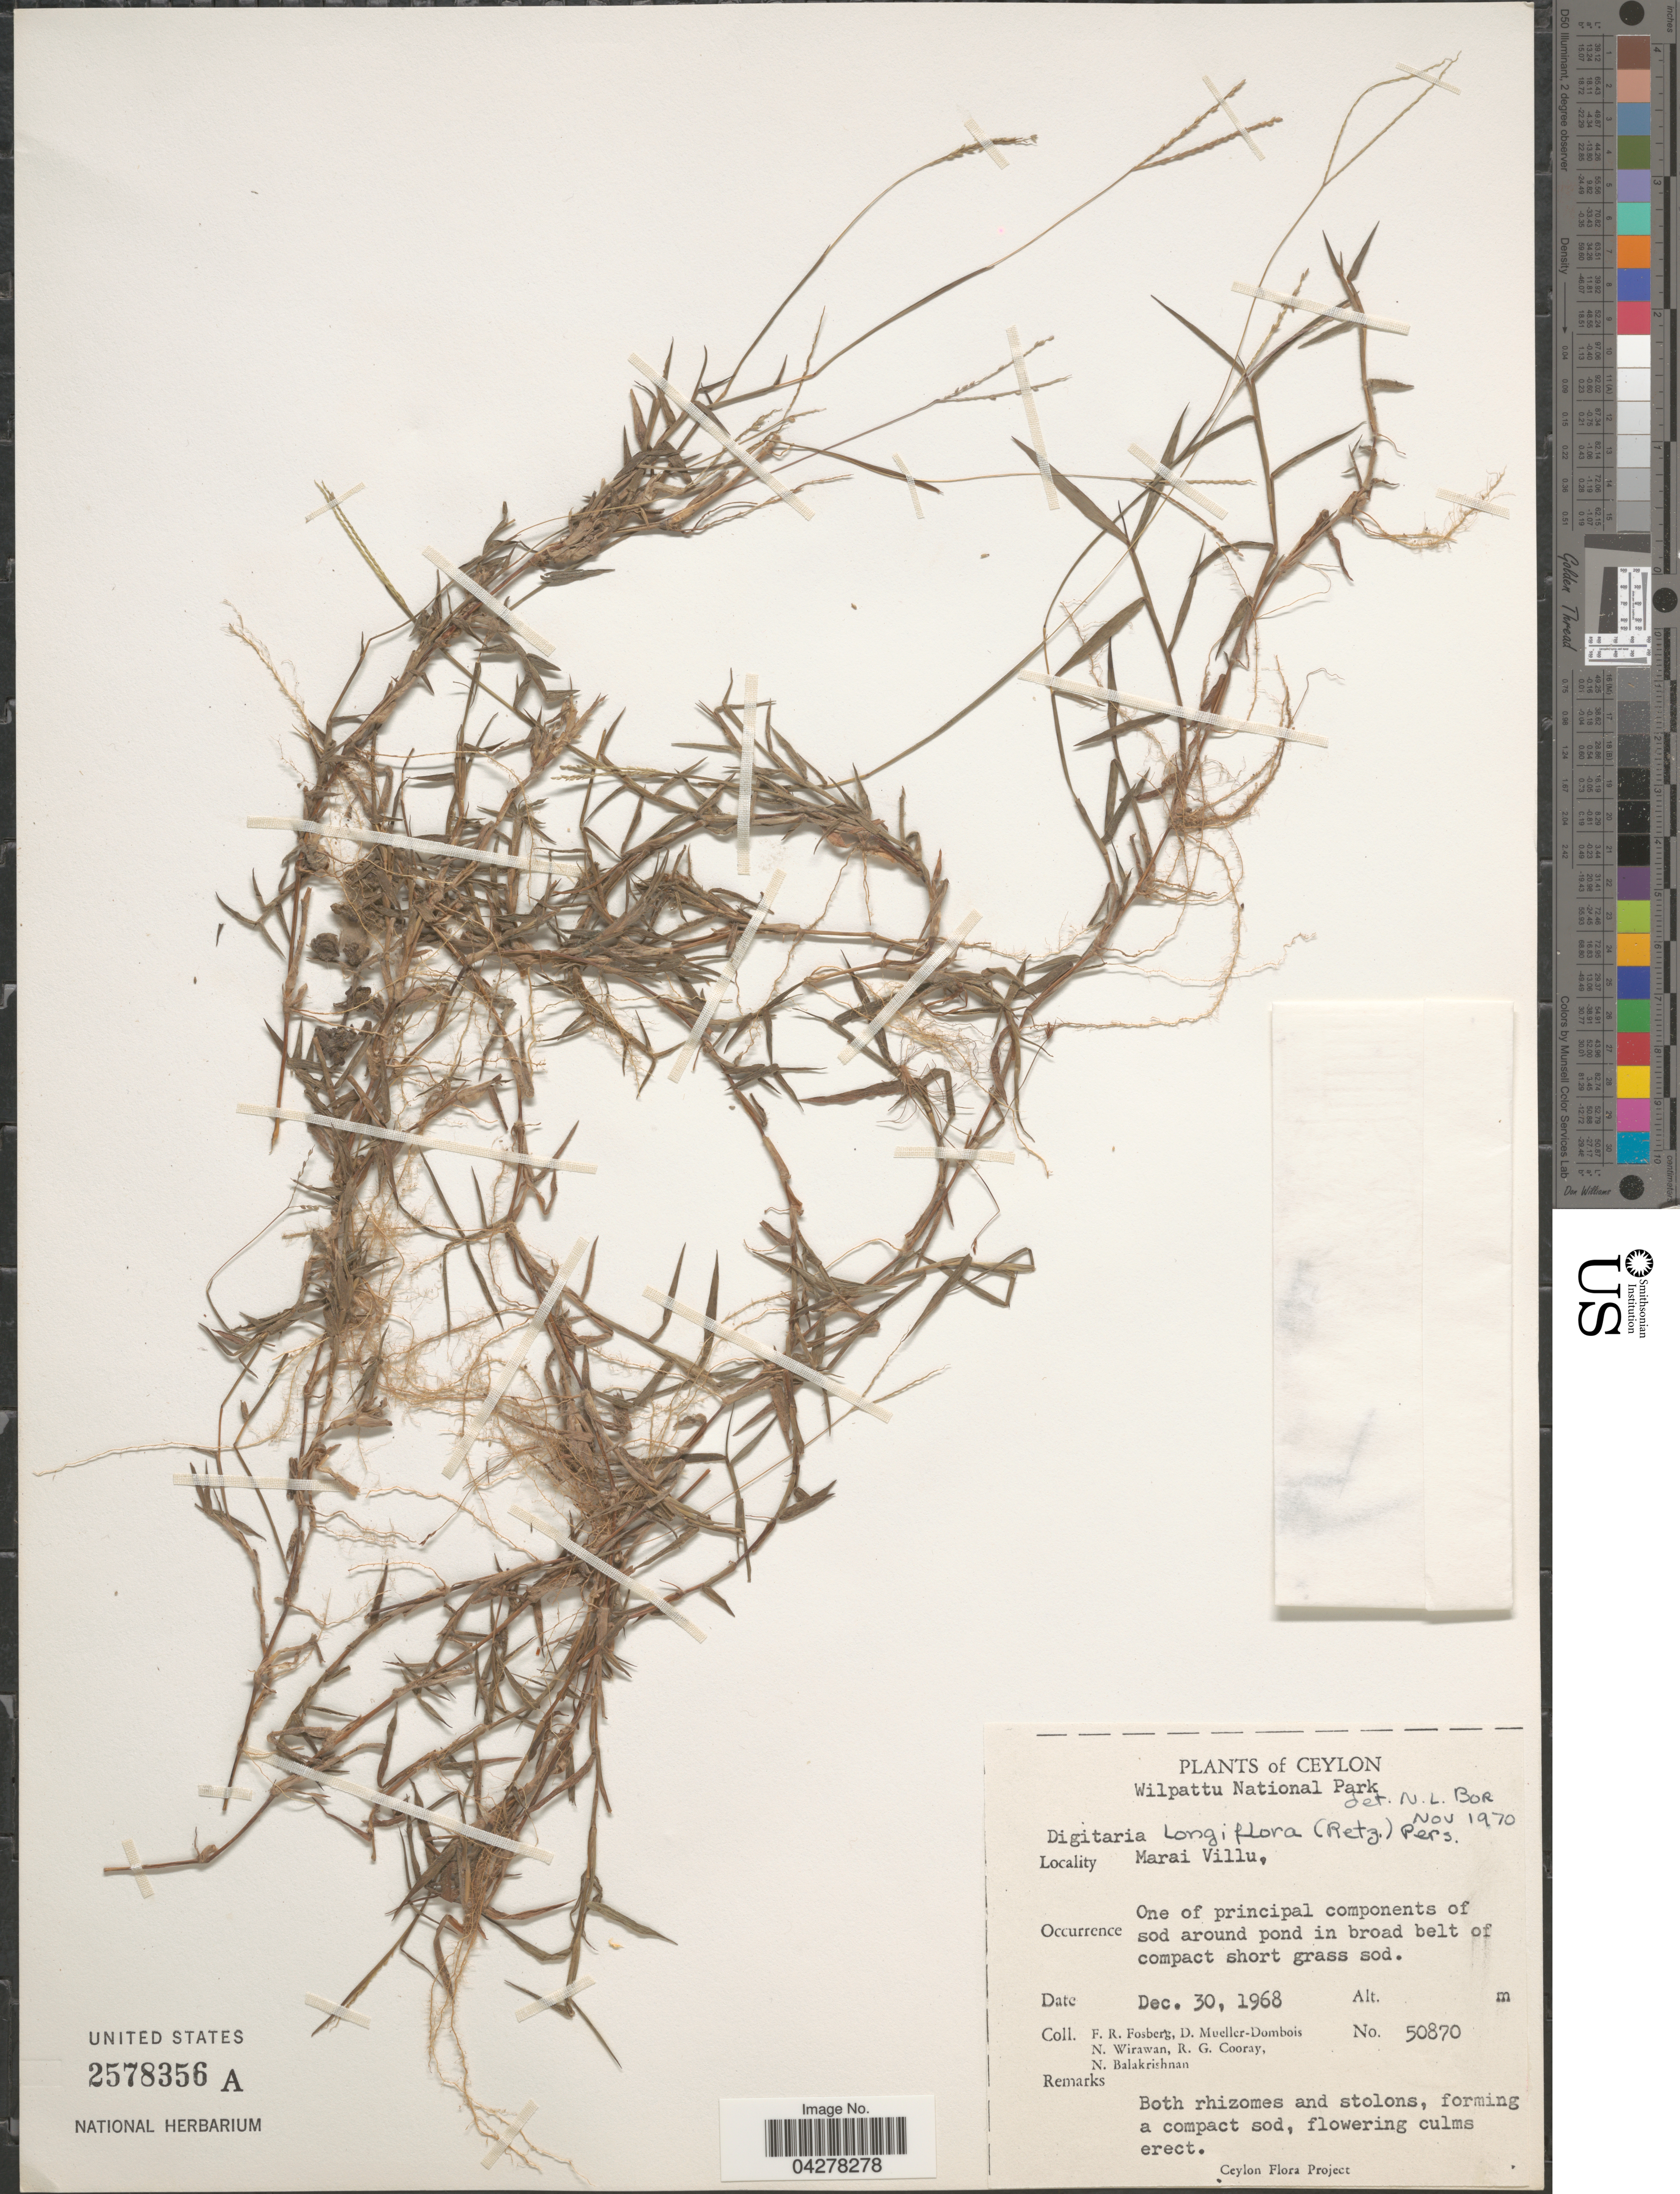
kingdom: Plantae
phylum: Tracheophyta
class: Liliopsida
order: Poales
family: Poaceae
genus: Digitaria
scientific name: Digitaria longiflora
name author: (Retz.) Pers.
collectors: F. R. Fosberg, D. Mueller-Dombois, N. Wirawan, R. Cooray & N. Balakrishnan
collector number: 50870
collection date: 1968-12-30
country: Sri Lanka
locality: Ceylon. Wilpattu National Park. Marai Villu.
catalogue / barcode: US 2578356A